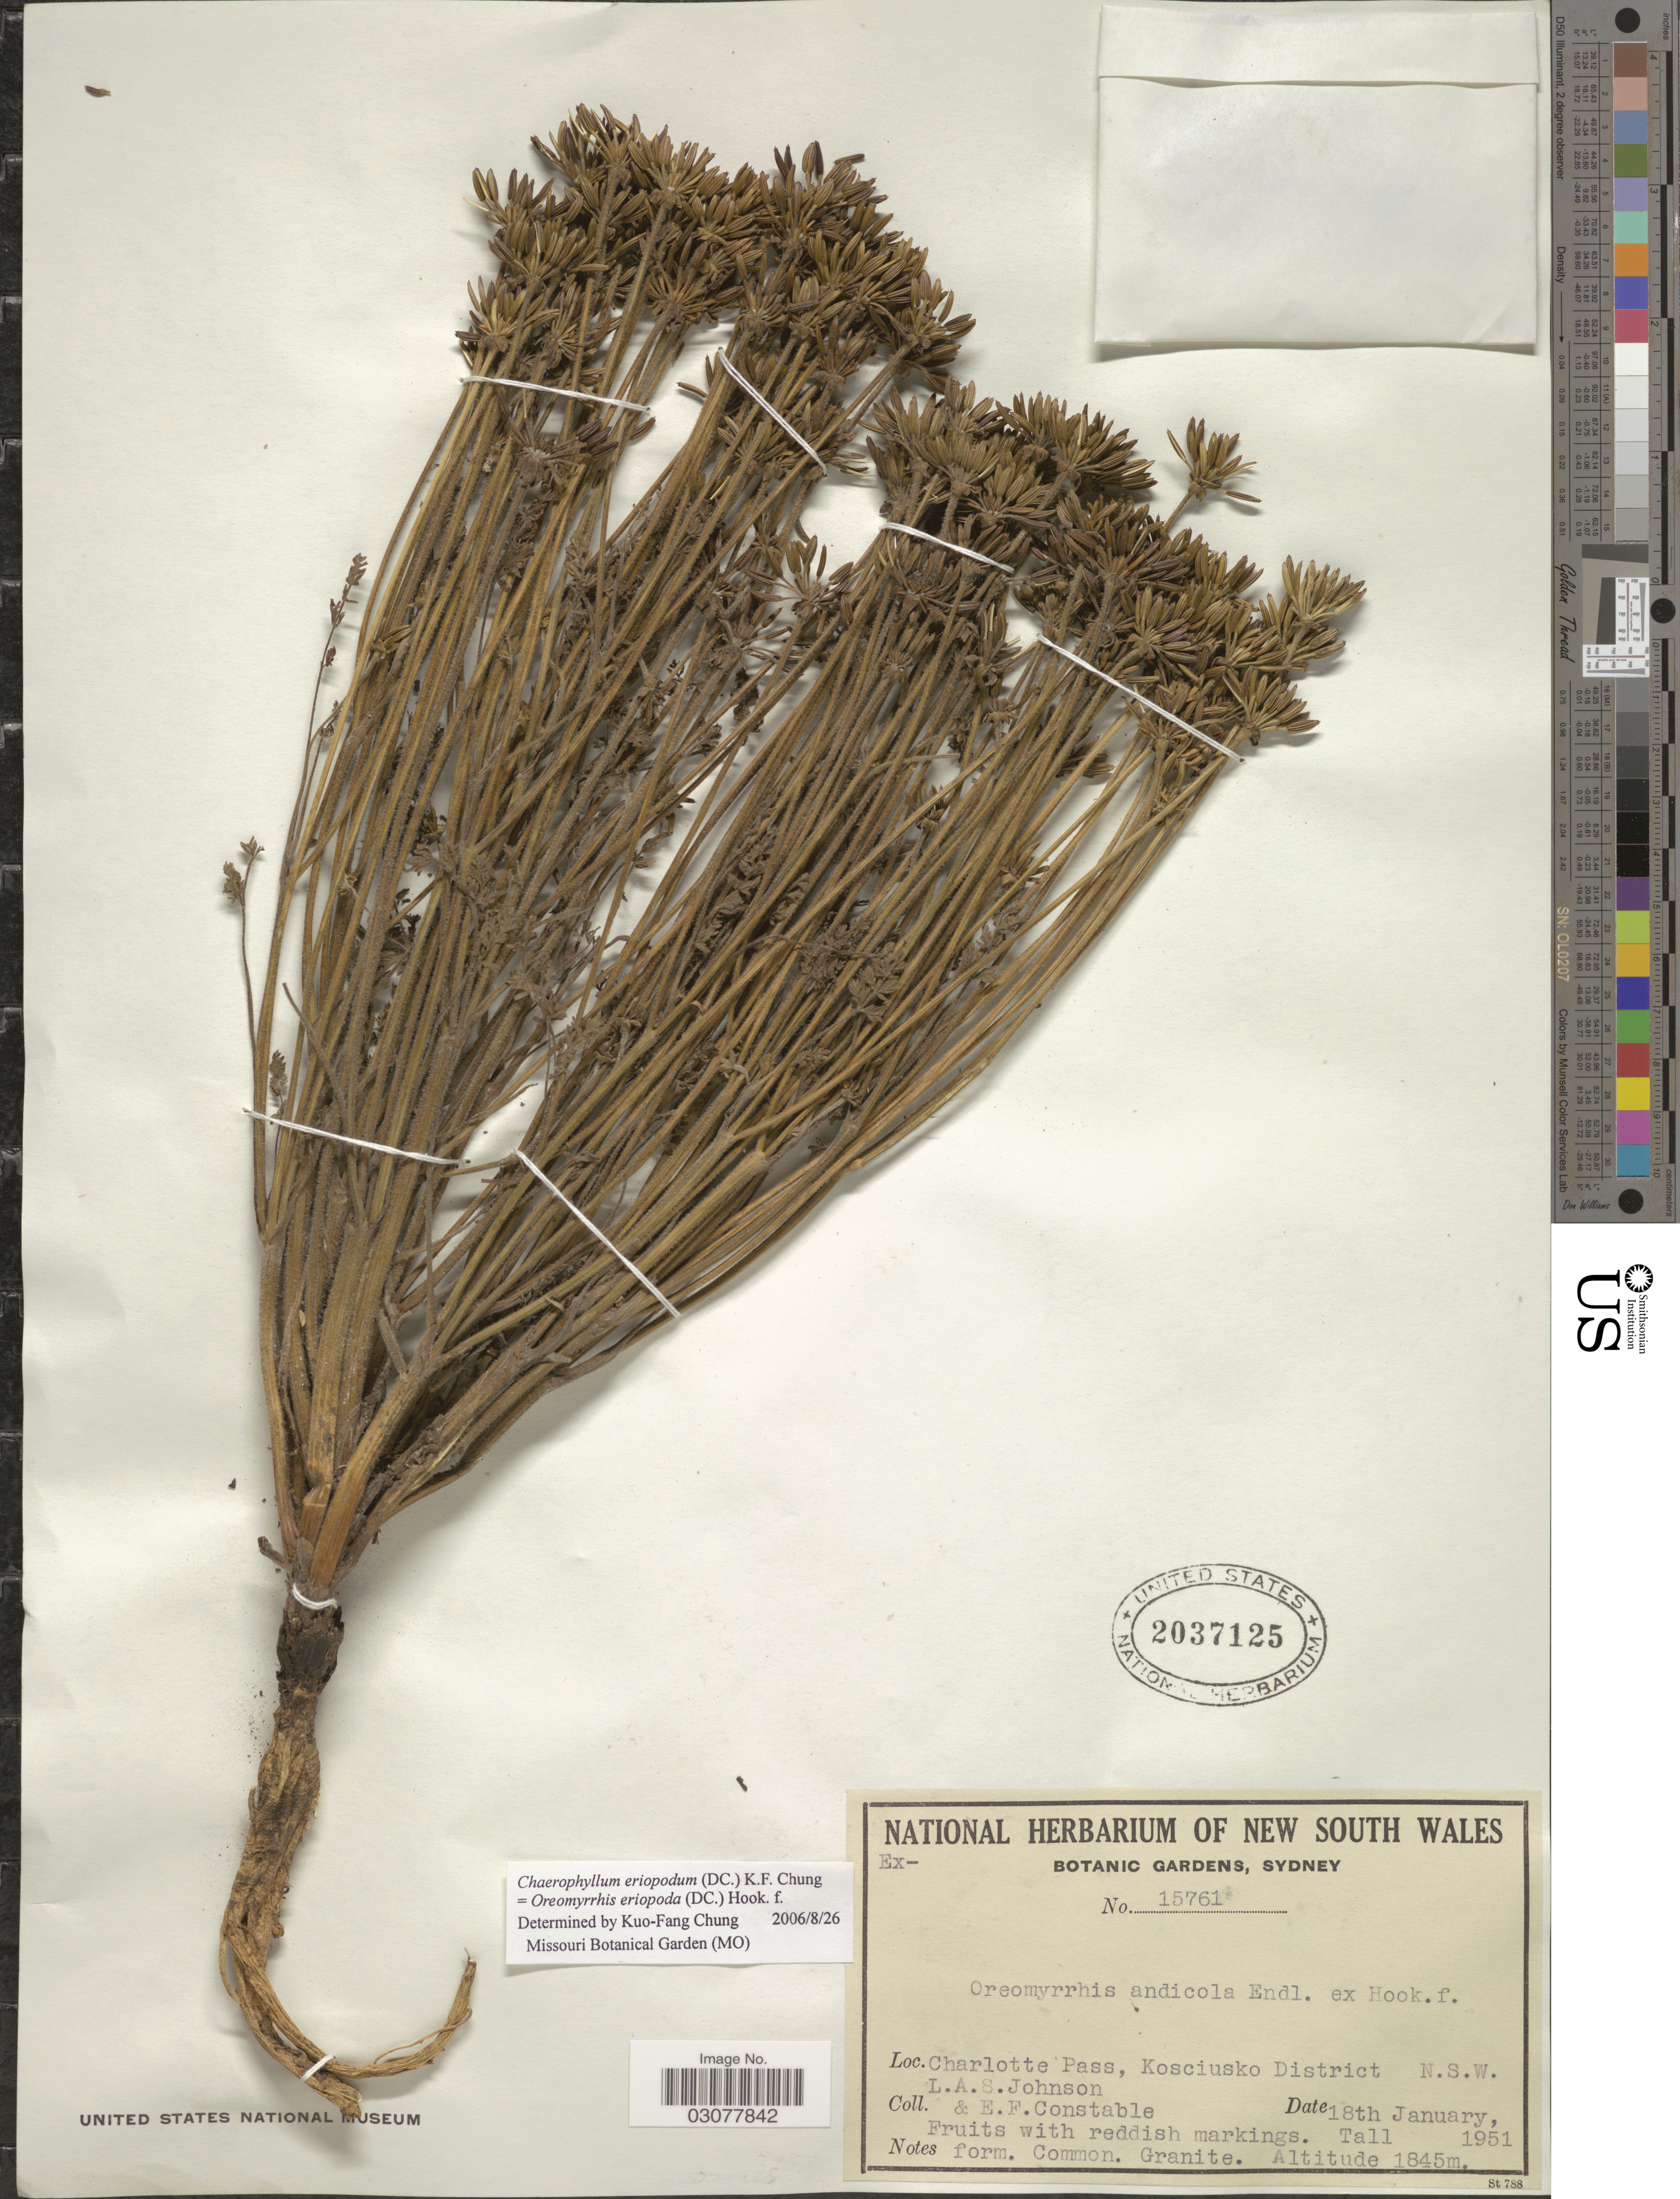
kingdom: Plantae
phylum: Tracheophyta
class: Magnoliopsida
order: Apiales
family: Apiaceae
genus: Chaerophyllum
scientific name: Chaerophyllum eriopodum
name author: (DC.) K.F. Chung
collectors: L. A. S. Johnson & E. F. Constable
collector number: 15761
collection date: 1951-01-18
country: Australia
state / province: New South Wales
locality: Charlotte Pass, Kosciusko District.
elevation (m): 1845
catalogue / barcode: US 2037125